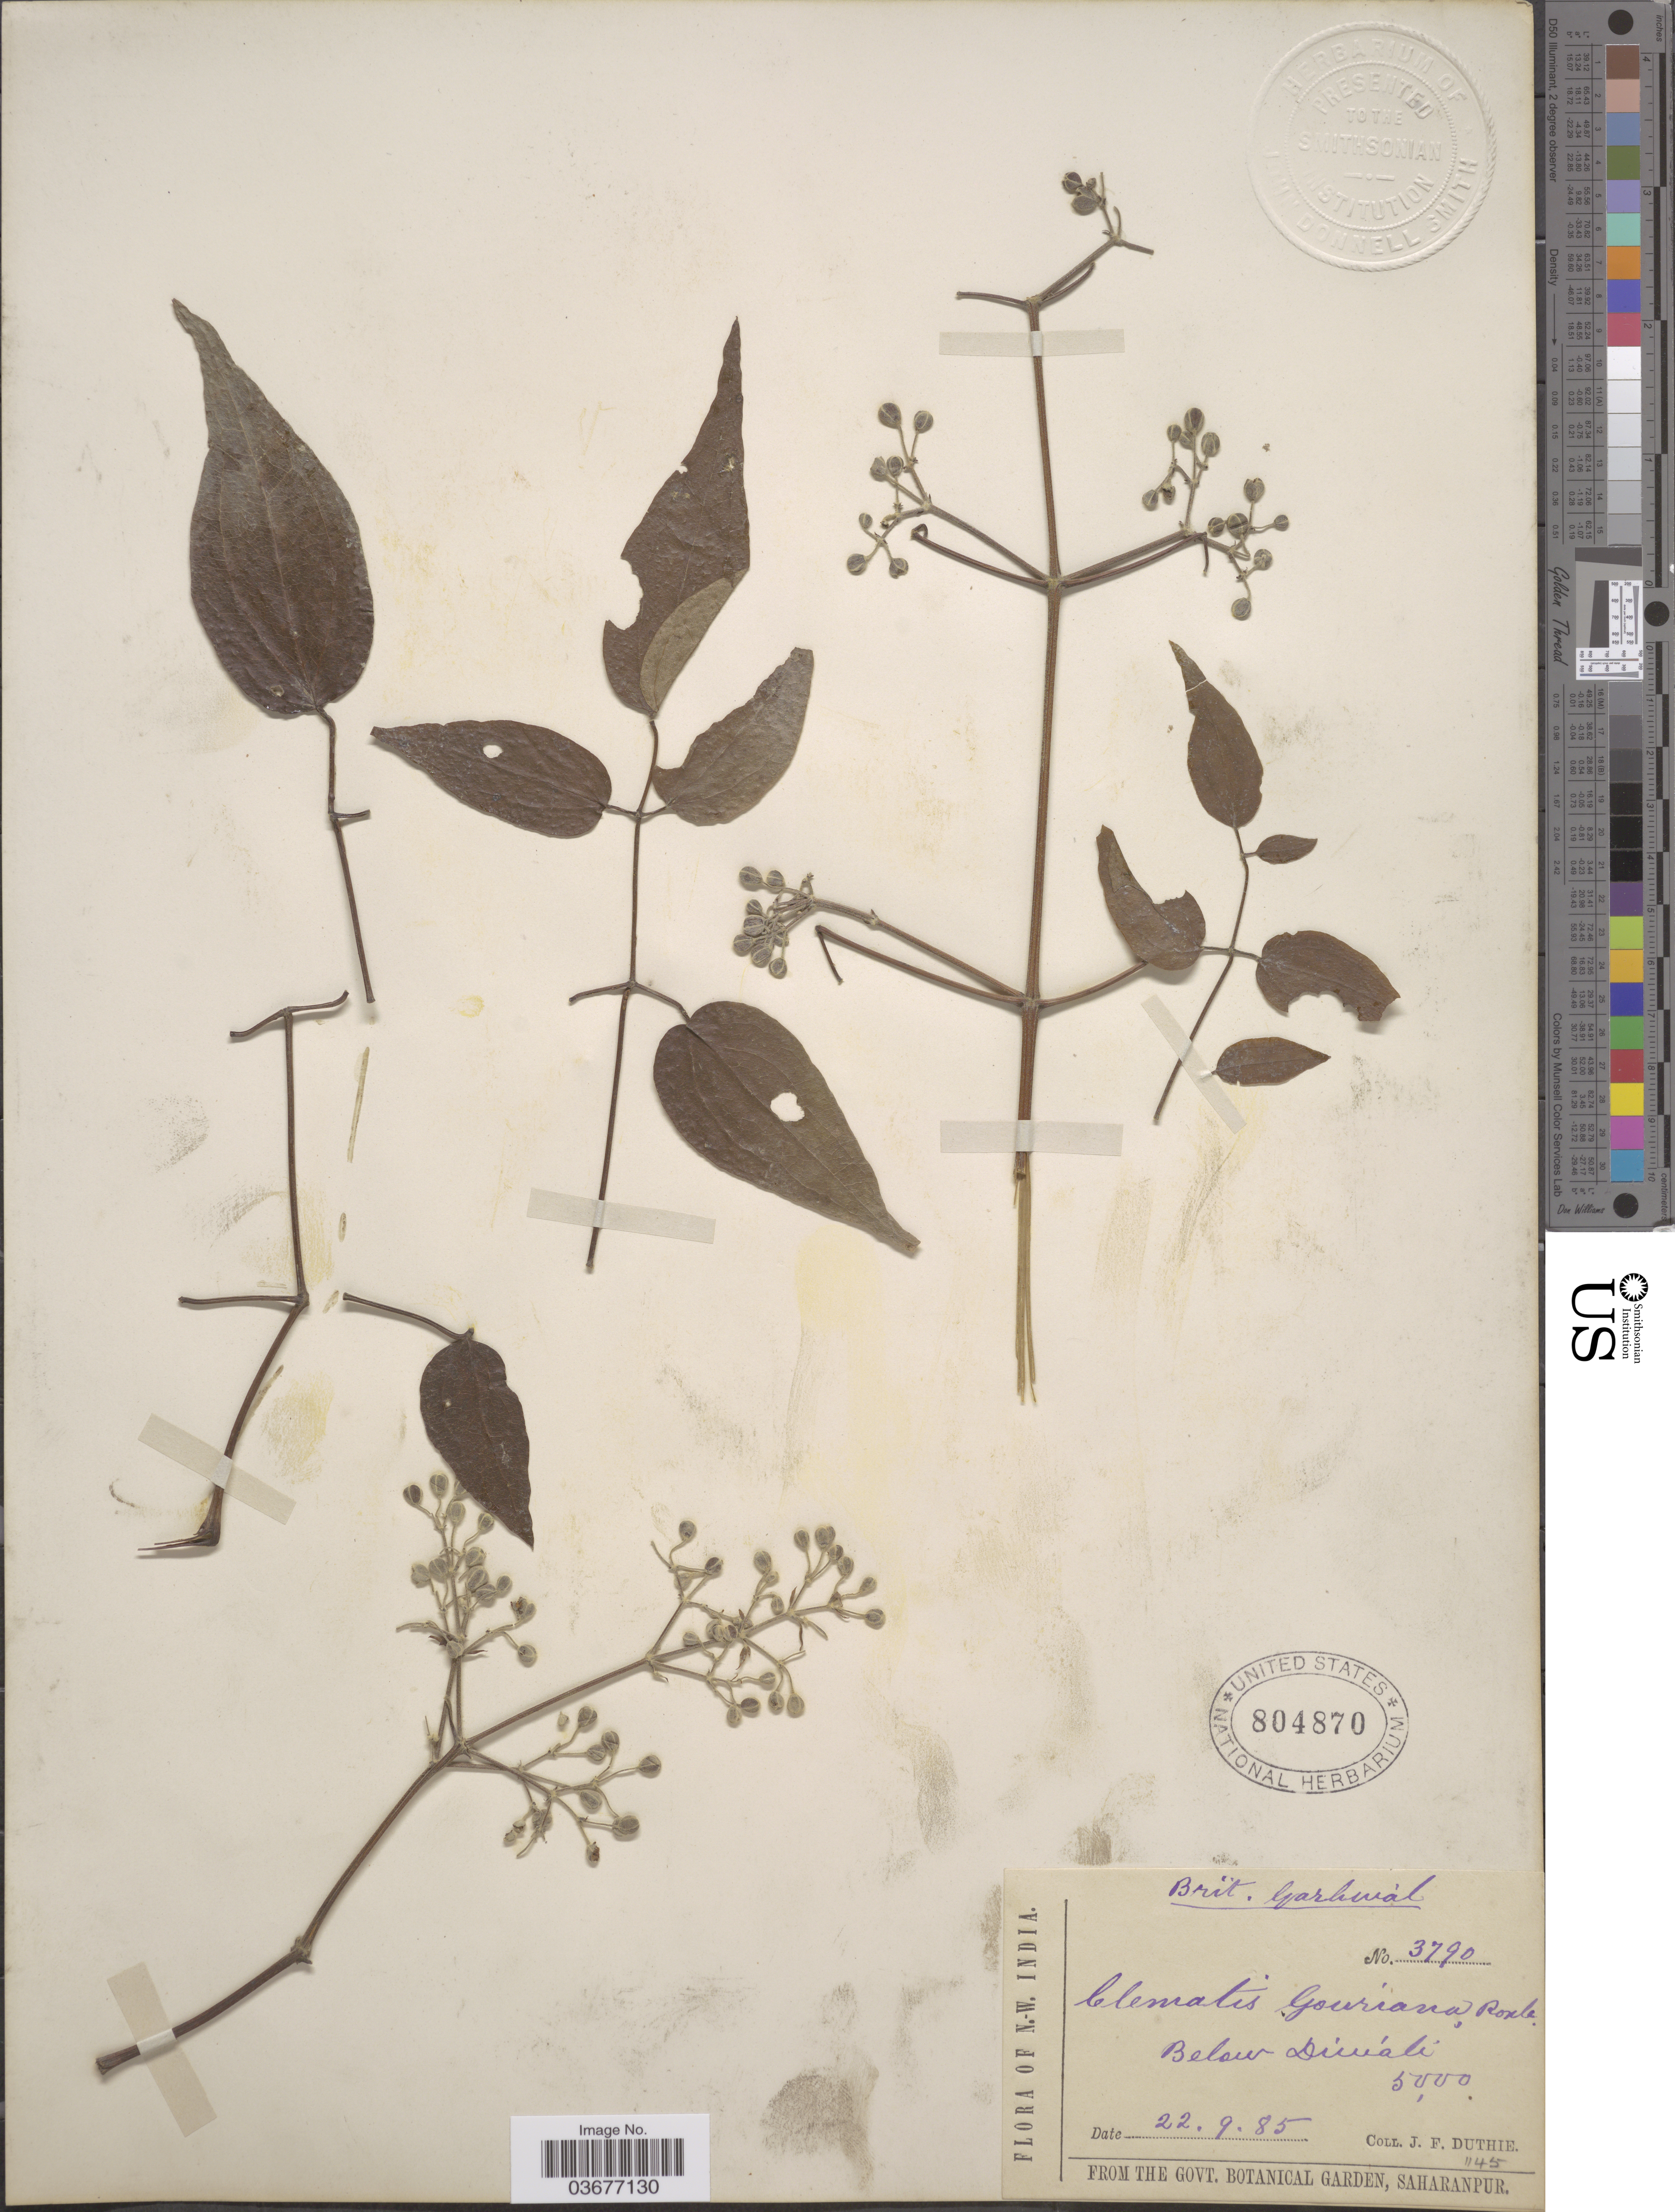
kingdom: Plantae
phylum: Tracheophyta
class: Magnoliopsida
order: Ranunculales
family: Ranunculaceae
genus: Clematis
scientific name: Clematis gouriana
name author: Roxb. ex DC.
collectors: J. F. Duthie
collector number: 3790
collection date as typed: Transcribed d/m/y: 22/9/85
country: India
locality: Brit. Garhwàl. N.-W. India. Below Diwáli.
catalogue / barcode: US 804870